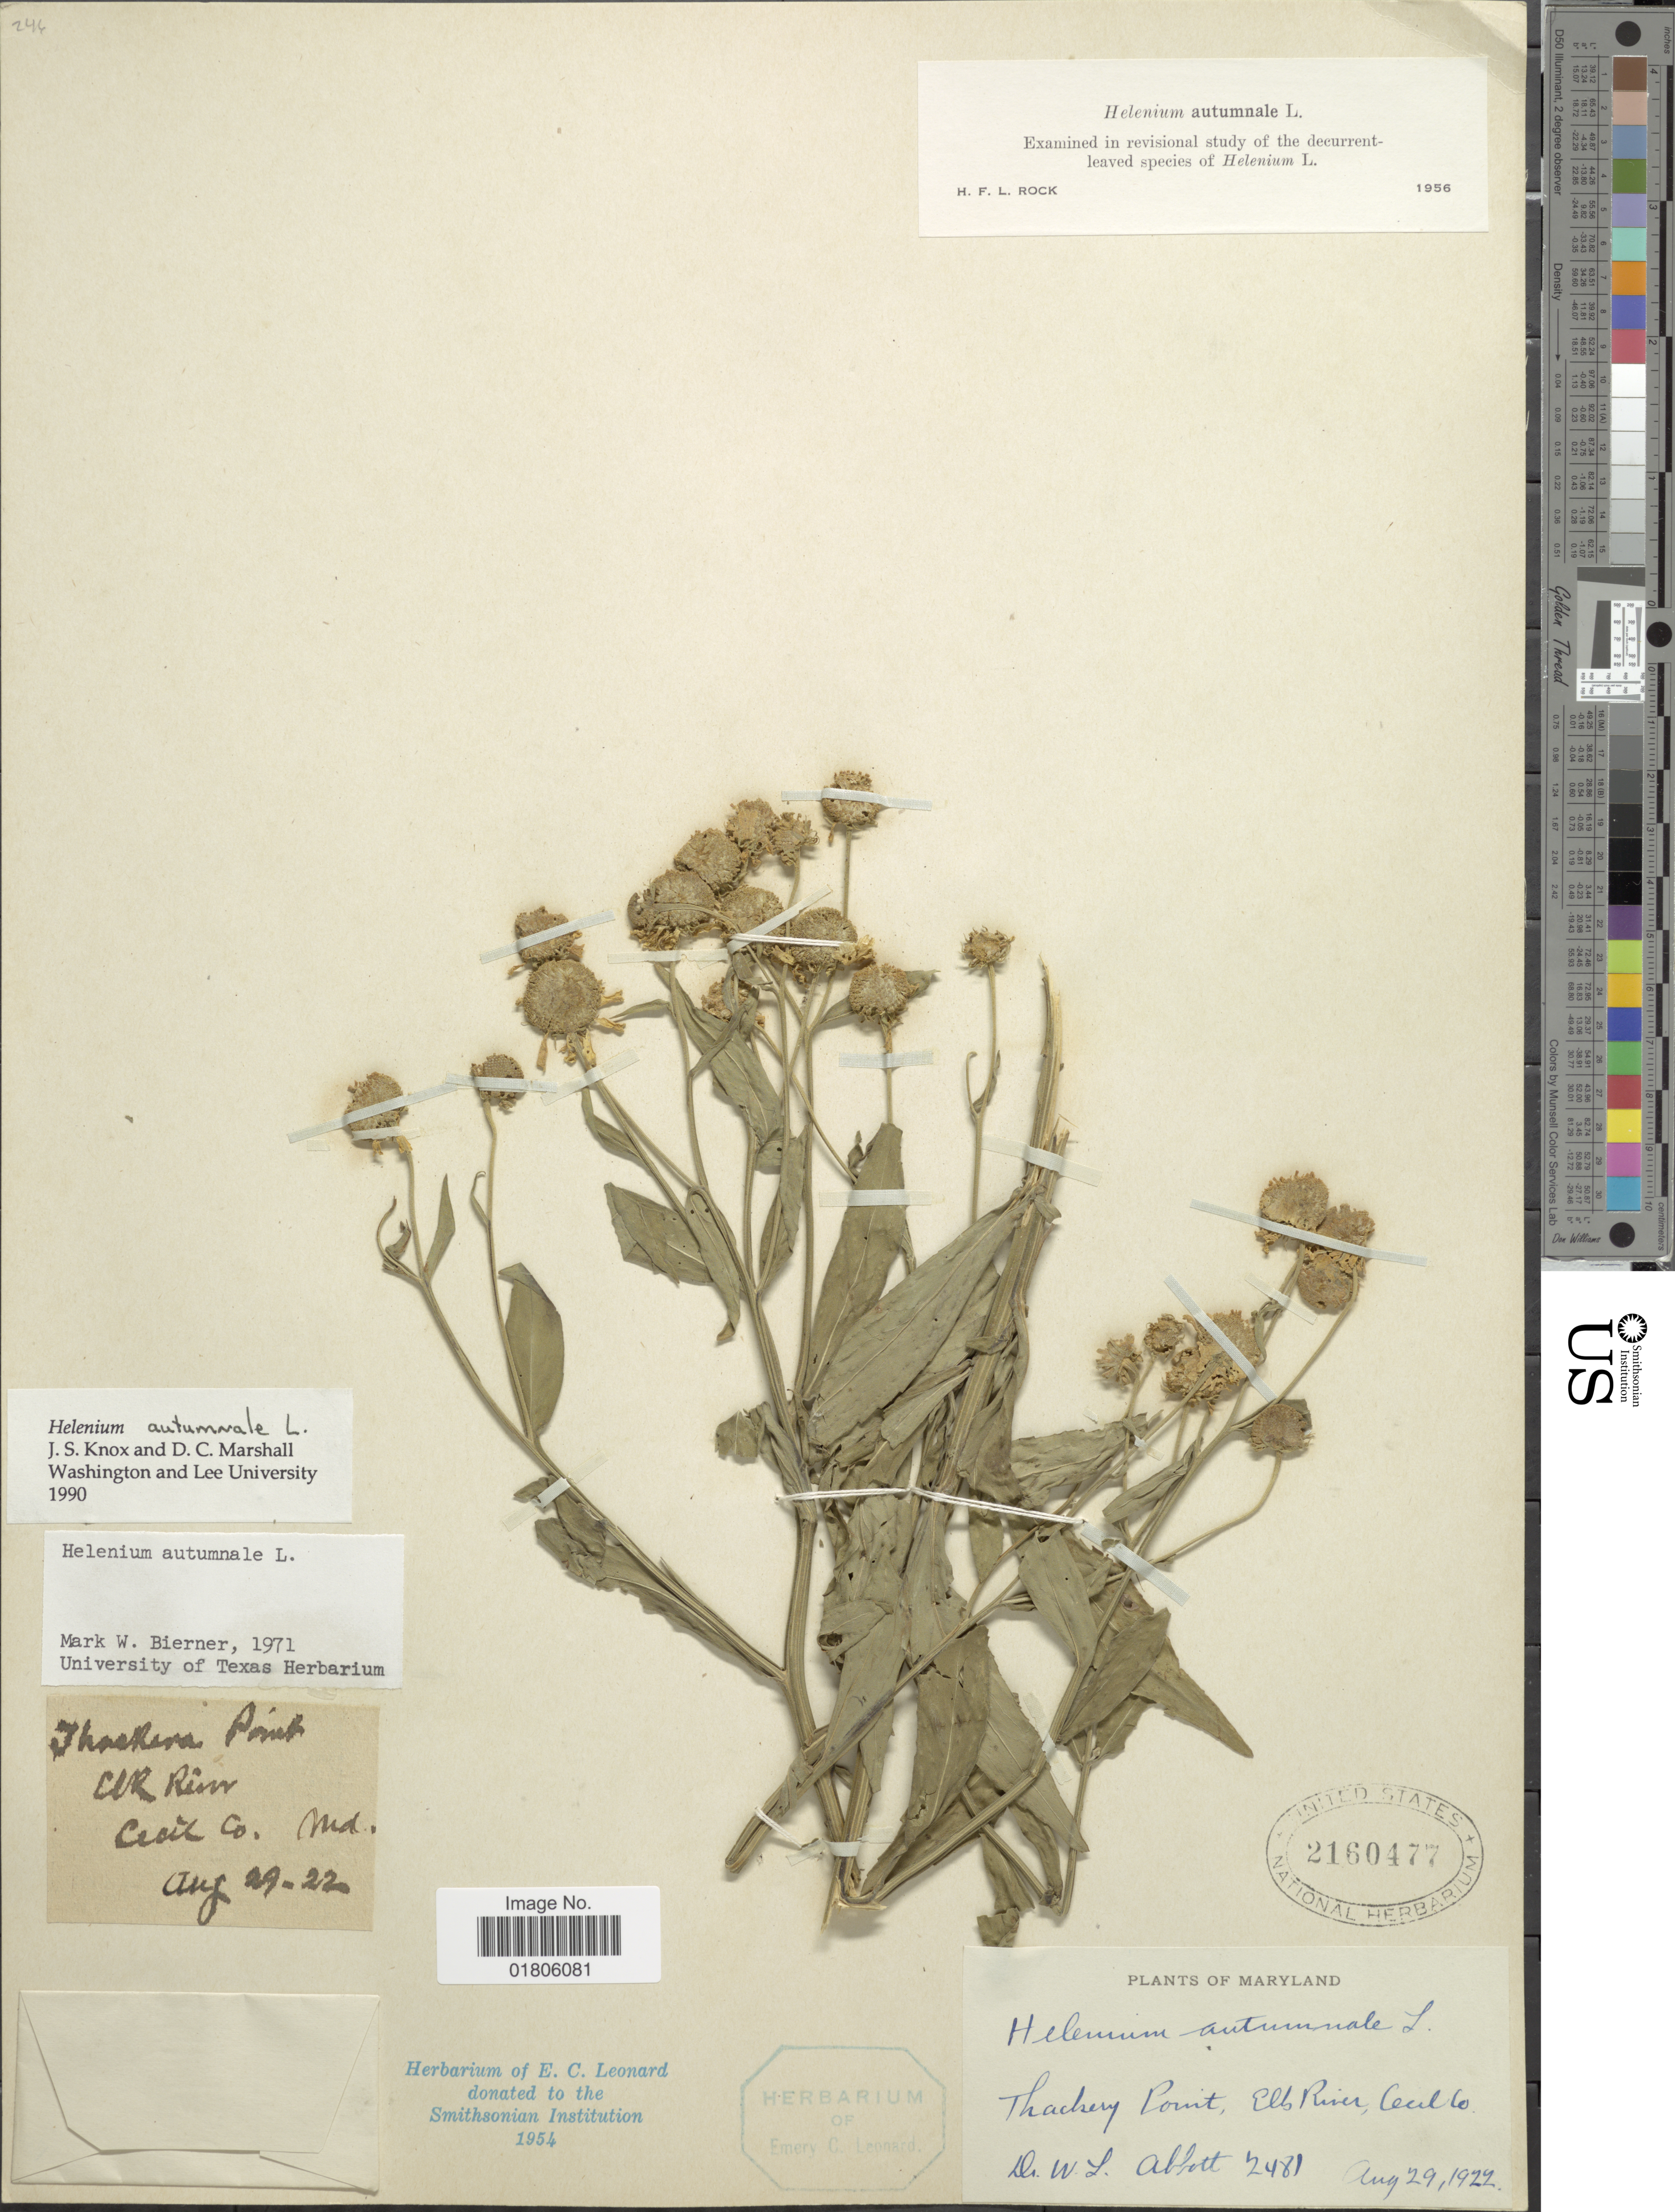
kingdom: Plantae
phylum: Tracheophyta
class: Magnoliopsida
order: Asterales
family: Asteraceae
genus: Helenium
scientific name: Helenium autumnale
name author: L.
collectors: W. L. Abbott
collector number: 2481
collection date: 1922-08-29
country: United States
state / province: Maryland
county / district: Cecil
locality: Thackery Point, Elb River, Cecil Co.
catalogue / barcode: US 2160477